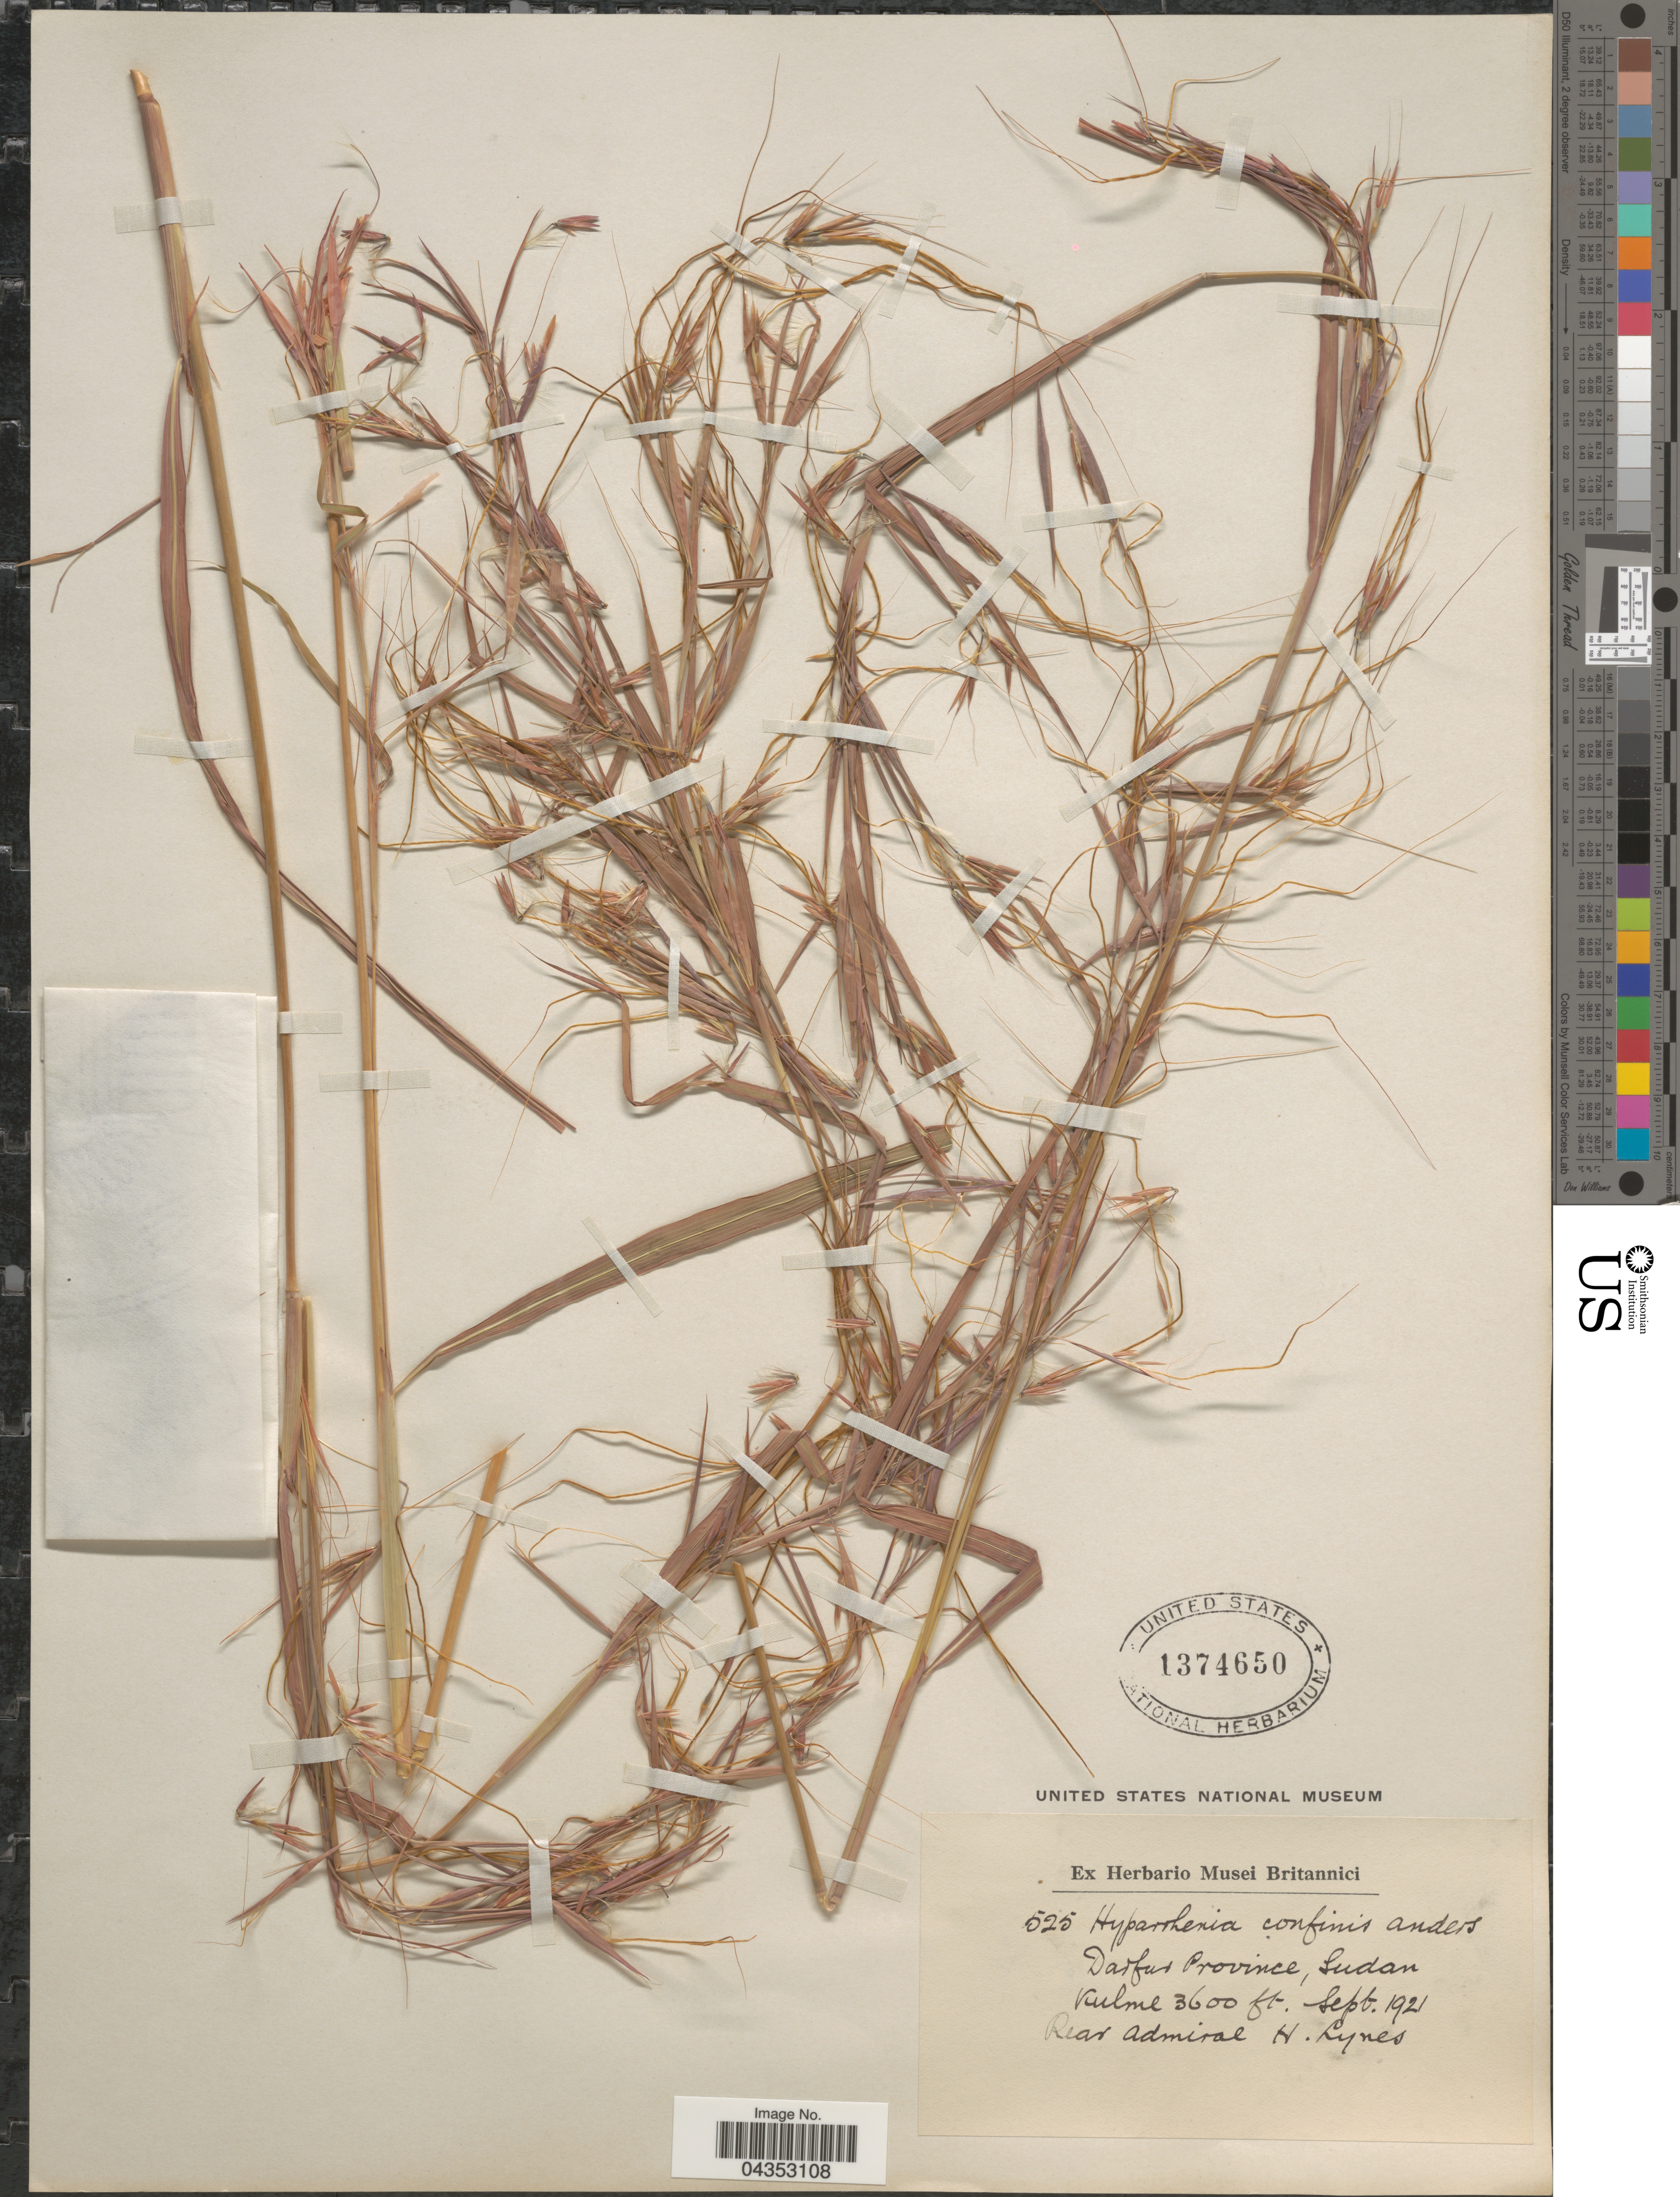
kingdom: Plantae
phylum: Tracheophyta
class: Liliopsida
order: Poales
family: Poaceae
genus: Hyparrhenia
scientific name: Hyparrhenia confinis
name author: (Hochst. ex A. Rich.) Andersson ex Stapf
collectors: H. Lynes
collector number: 525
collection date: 1921-09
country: Sudan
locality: Darfur Province, Kulme.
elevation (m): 1097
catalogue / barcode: US 1374650